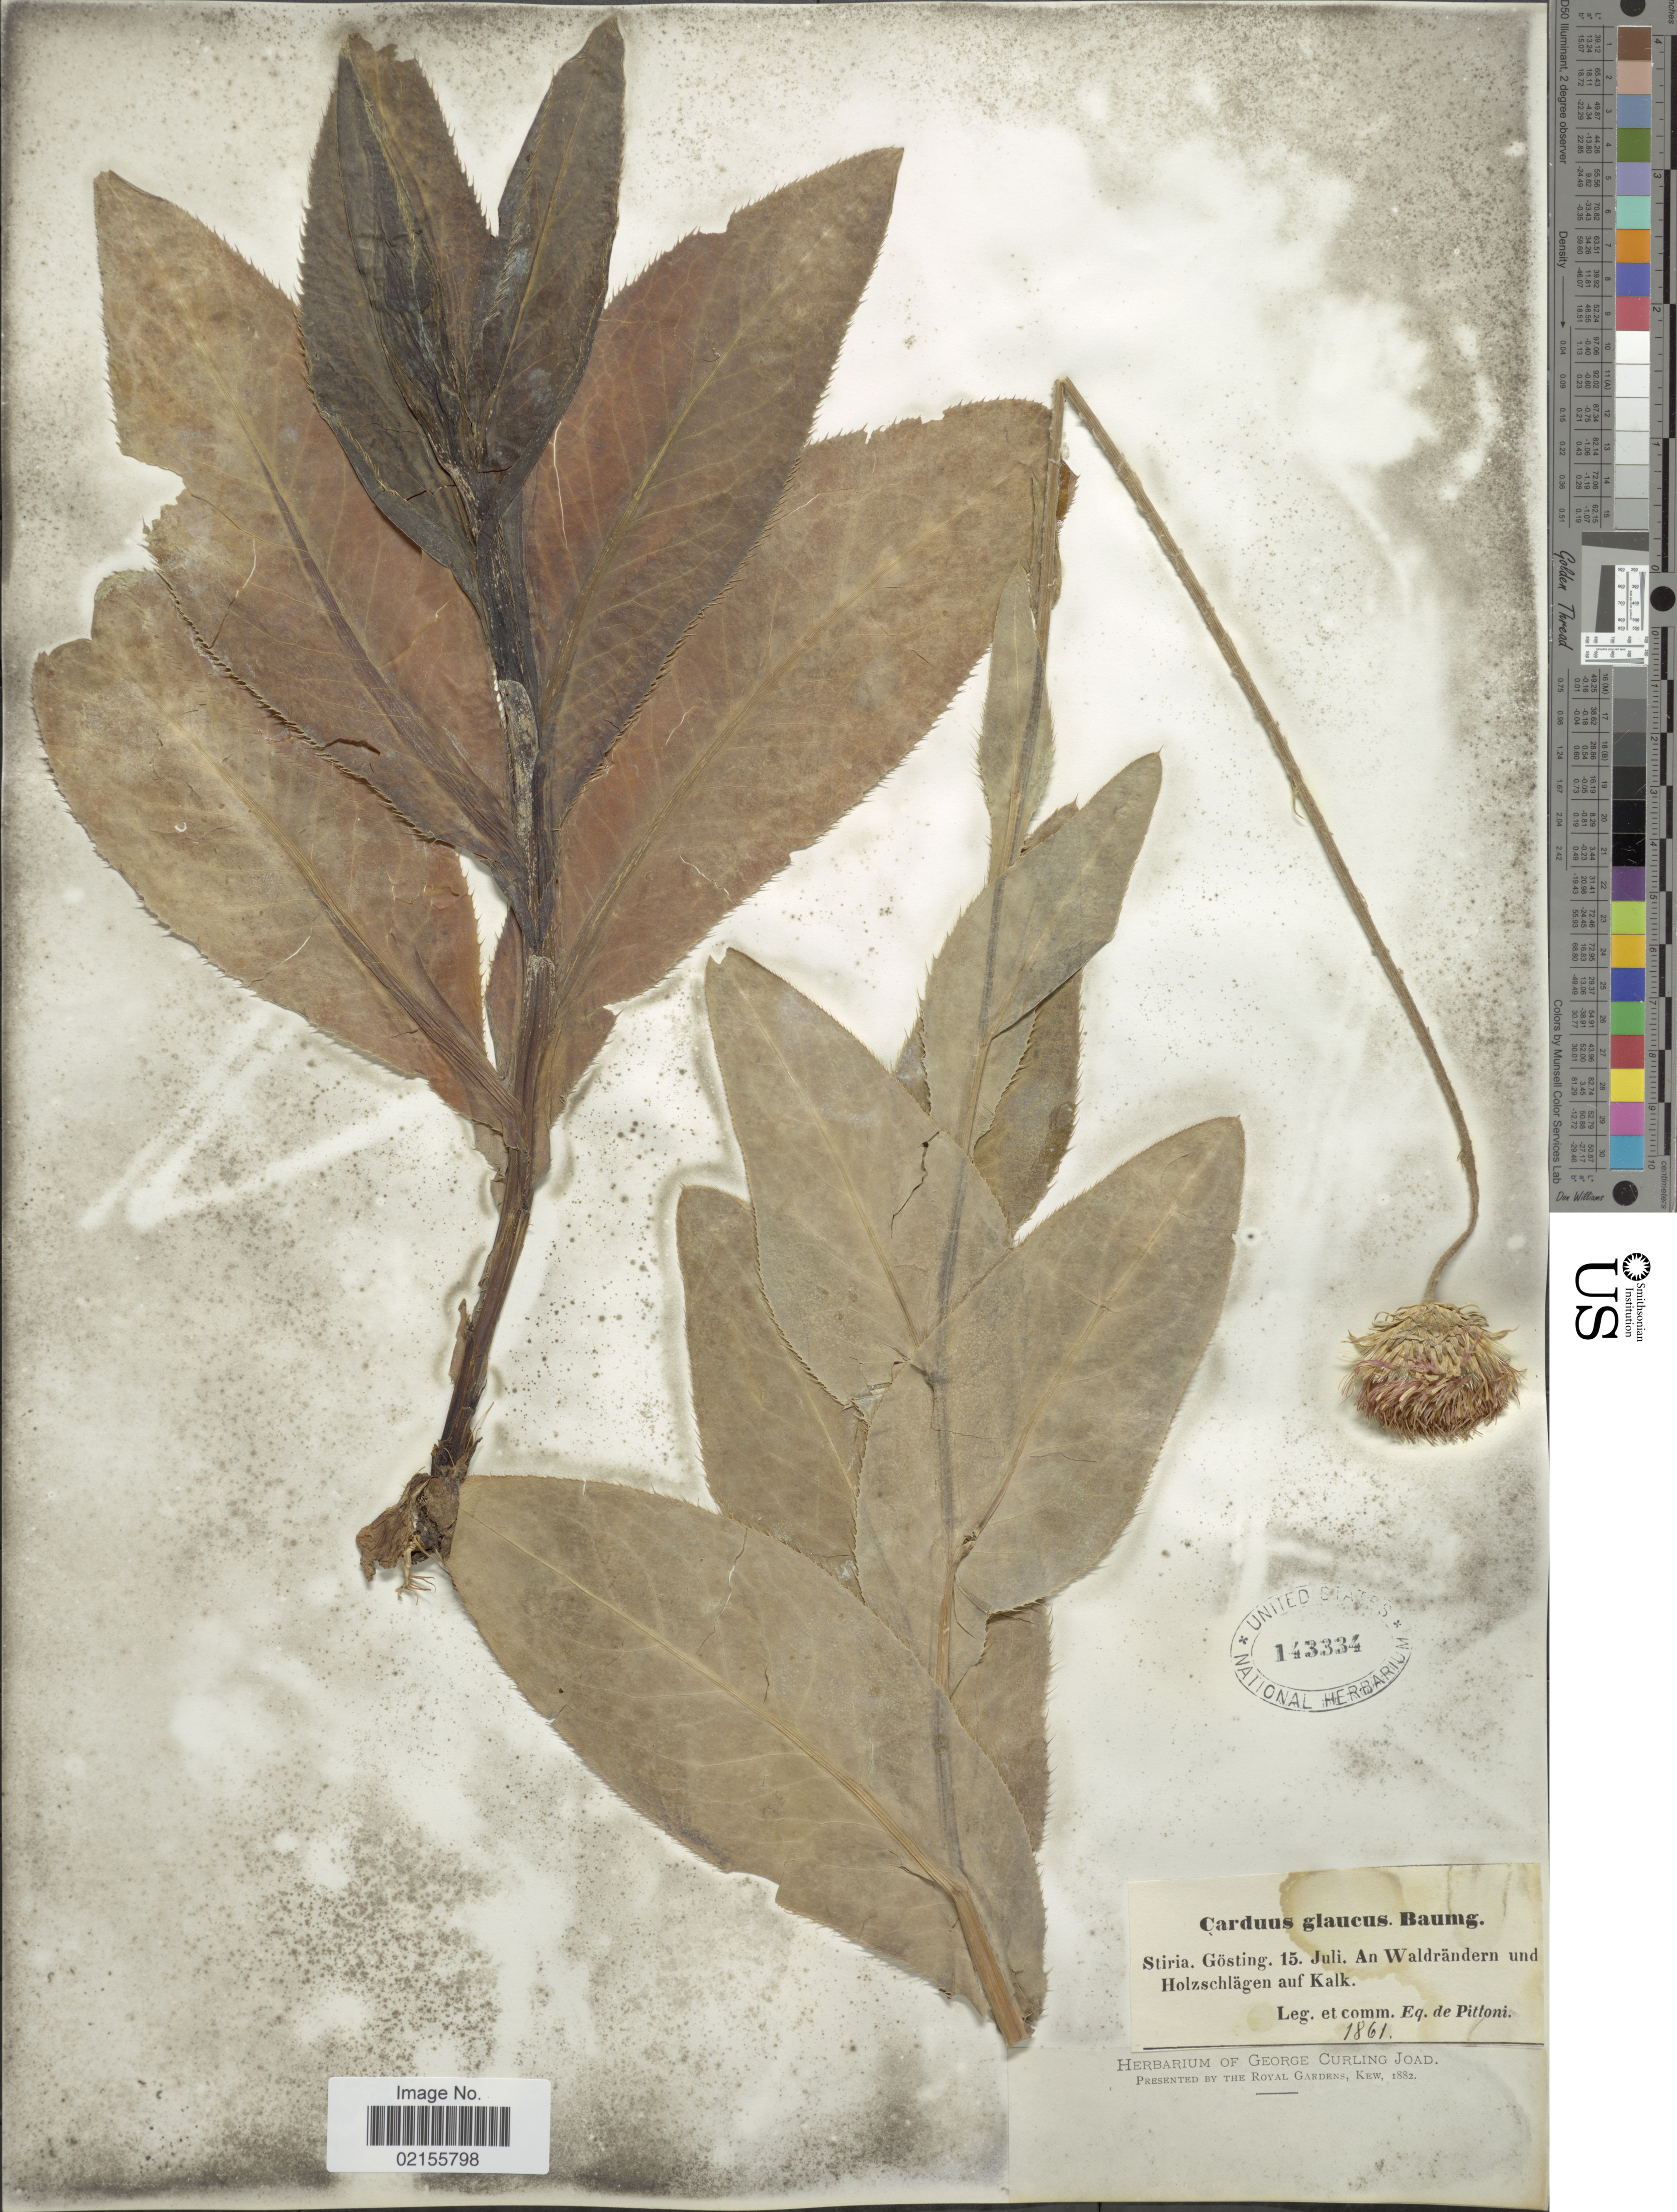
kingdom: Plantae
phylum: Tracheophyta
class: Magnoliopsida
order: Asterales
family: Asteraceae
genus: Carduus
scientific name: Carduus defloratus subsp. glaucus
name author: (Baumg.) Nyman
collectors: J. Pittoni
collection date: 1861-07-15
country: Austria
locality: Stiria. Gösting. An Waldrändern und Holzschlägen auf Kalk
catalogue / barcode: US 143334